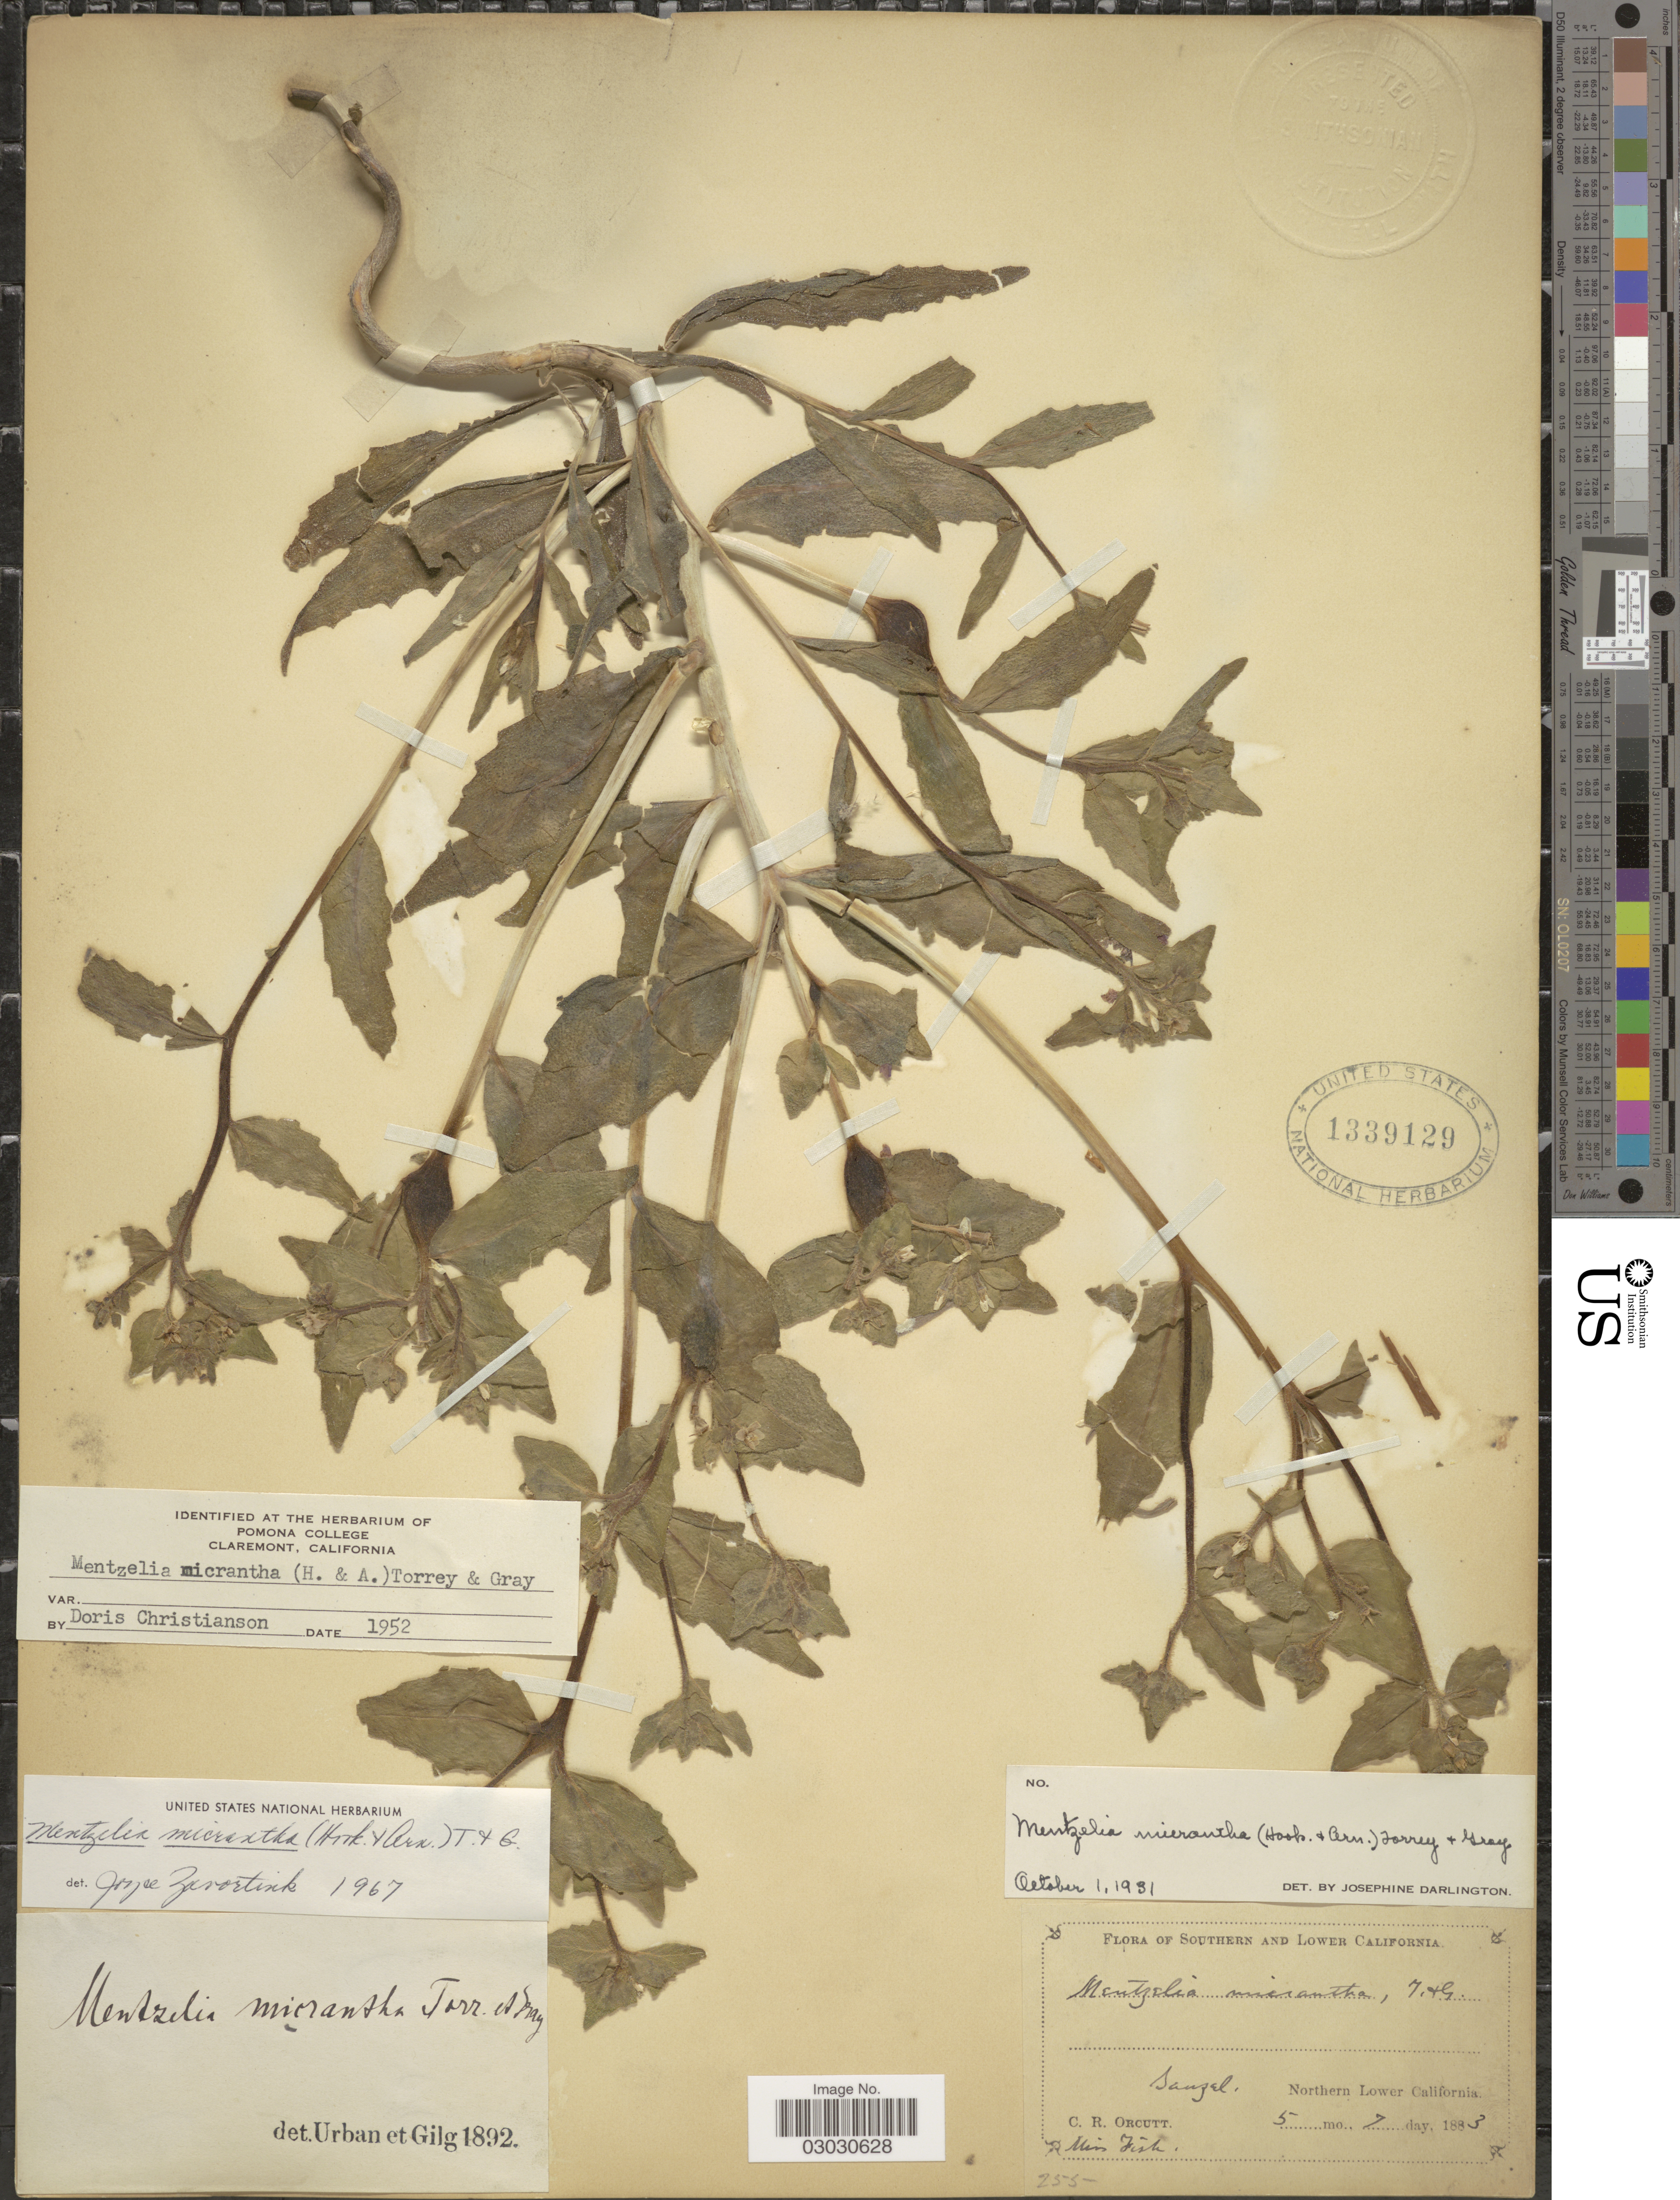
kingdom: Plantae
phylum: Tracheophyta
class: Magnoliopsida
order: Cornales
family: Loasaceae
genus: Mentzelia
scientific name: Mentzelia micrantha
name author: (Hook.) Torr. & A. Gray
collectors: C. R. Orcutt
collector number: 255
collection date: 1883-05-07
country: Mexico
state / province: Baja California Norte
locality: Lower California. Sauzal, Northern Lower California.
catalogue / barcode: US 1339129